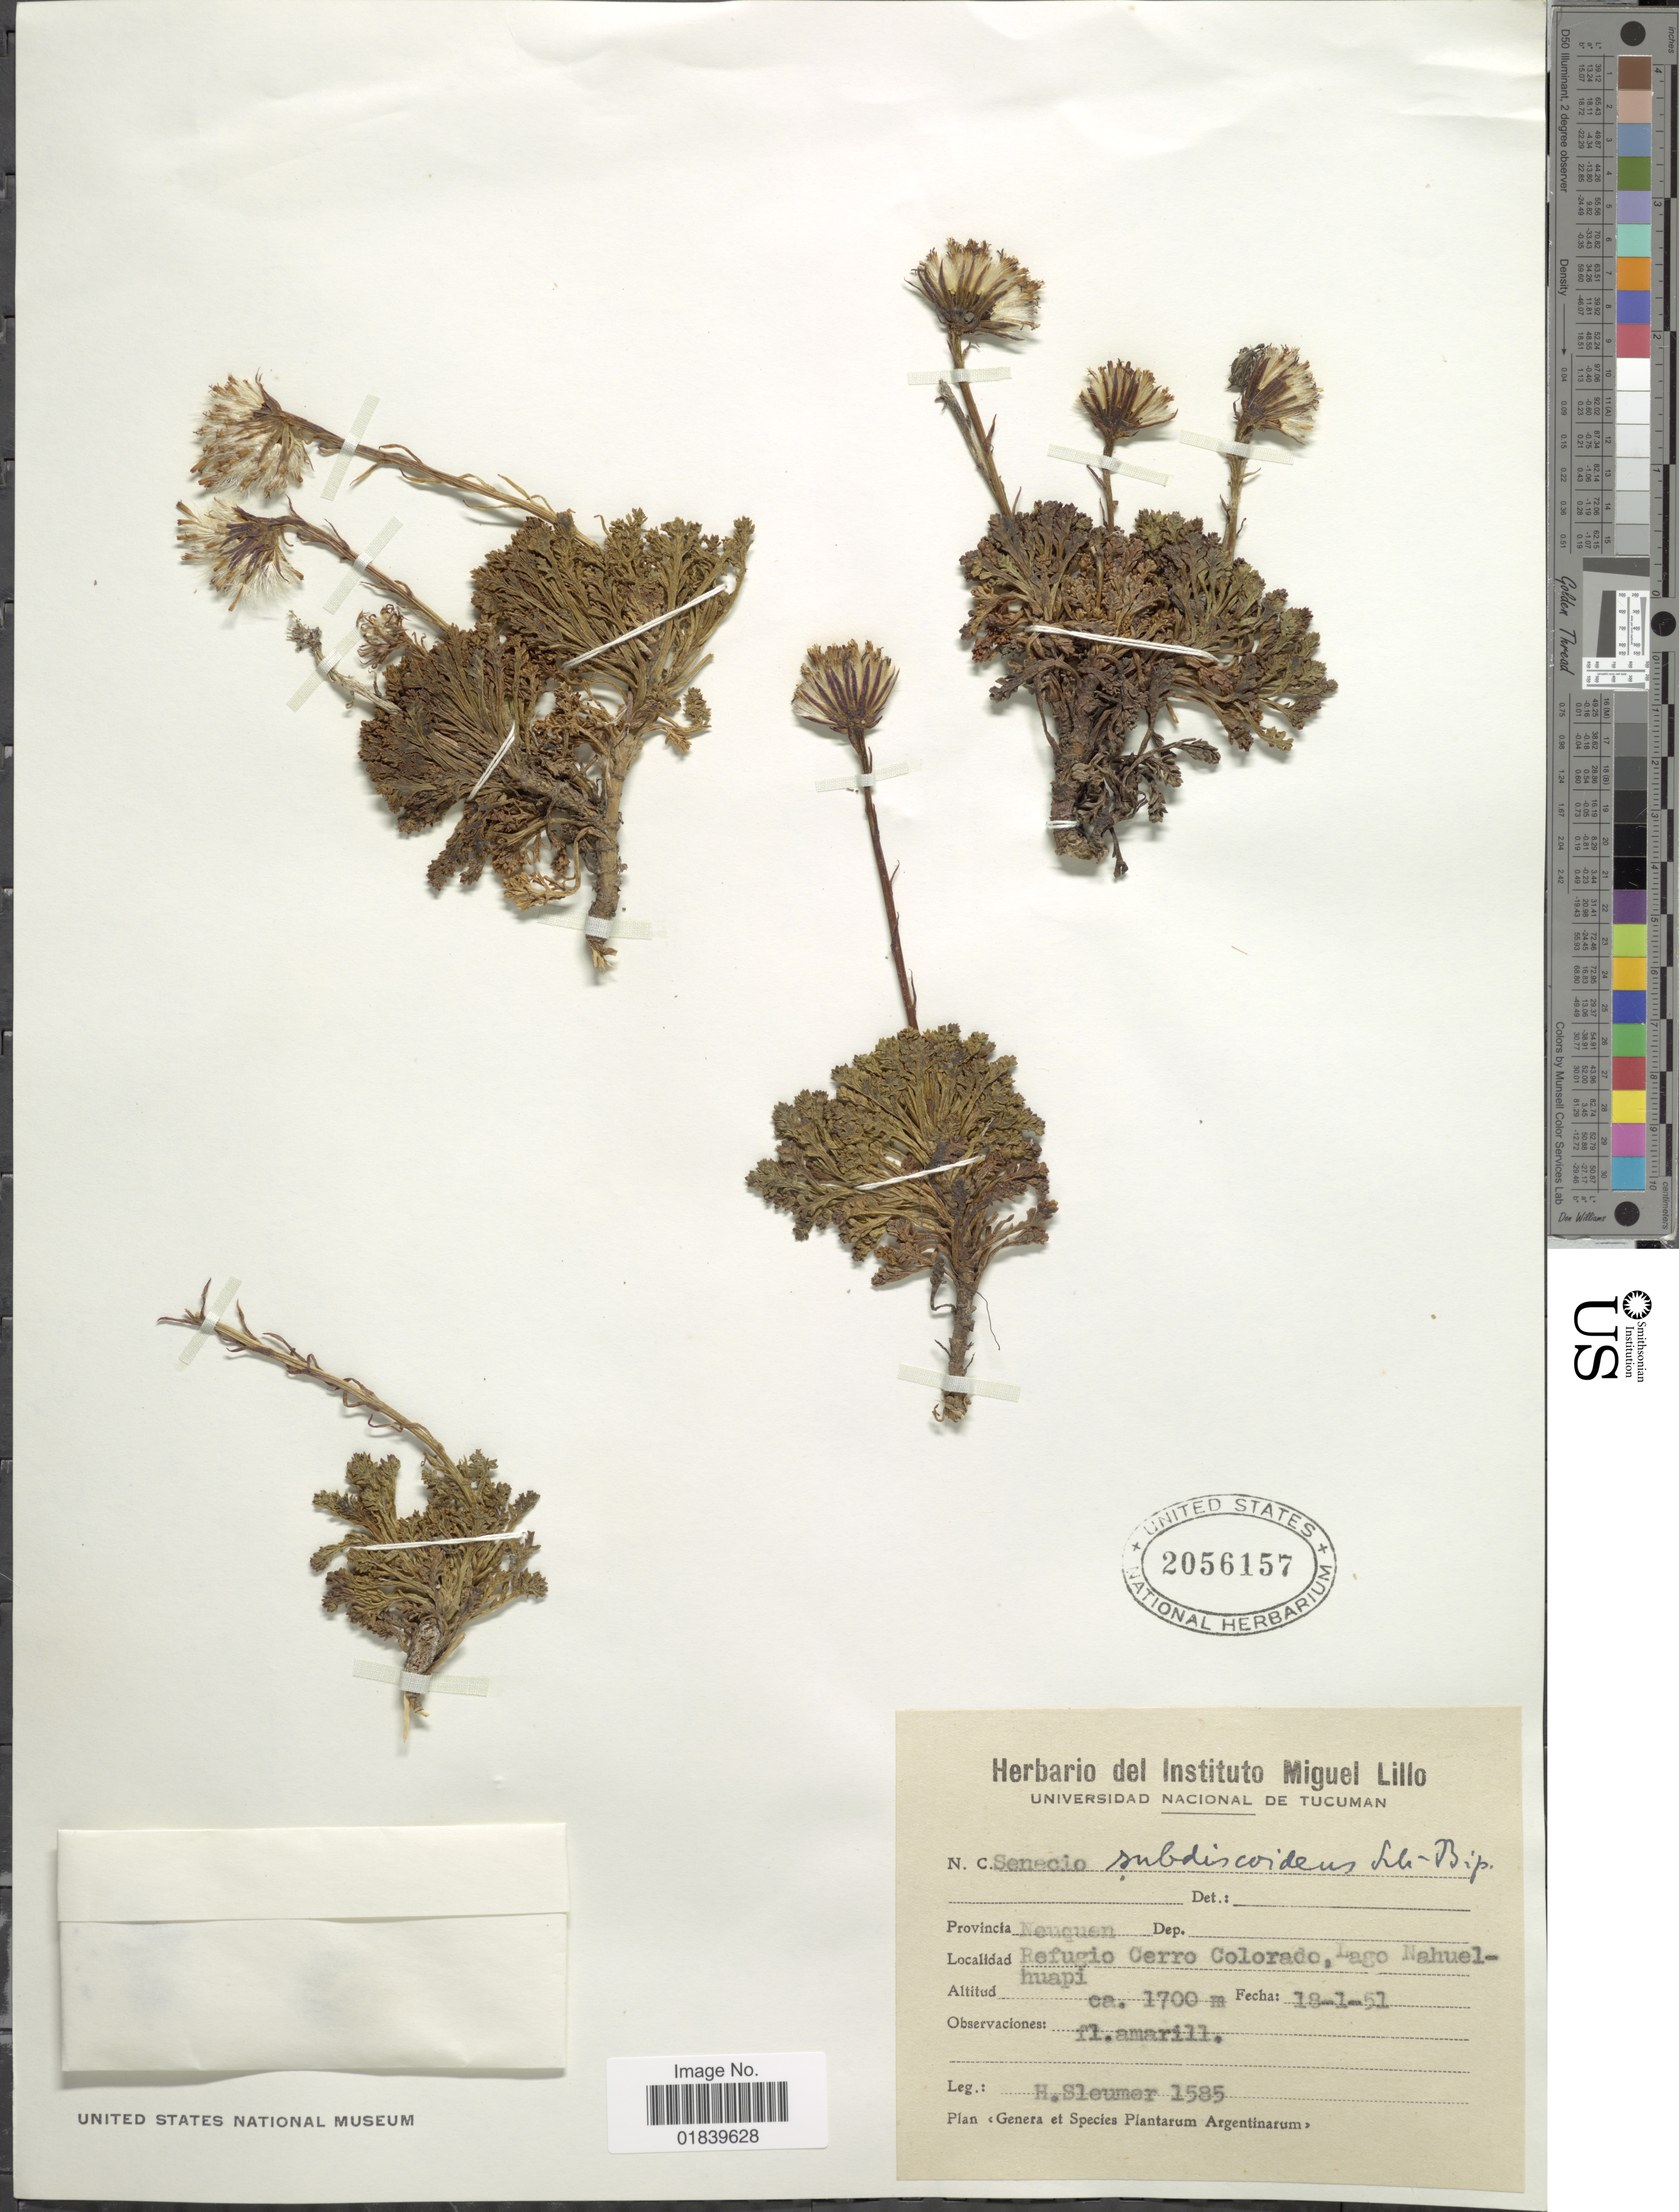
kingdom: Plantae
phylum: Tracheophyta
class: Magnoliopsida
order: Asterales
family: Asteraceae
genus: Senecio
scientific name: Senecio subdiscoideus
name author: Sch. Bip. ex Wedd.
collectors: H. O. Sleumer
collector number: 1585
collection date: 1951-01-18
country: Argentina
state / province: Neuquen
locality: Refugio Cerro Colorado, Lago Nahuel Haupi.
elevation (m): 1700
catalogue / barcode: US 2056157